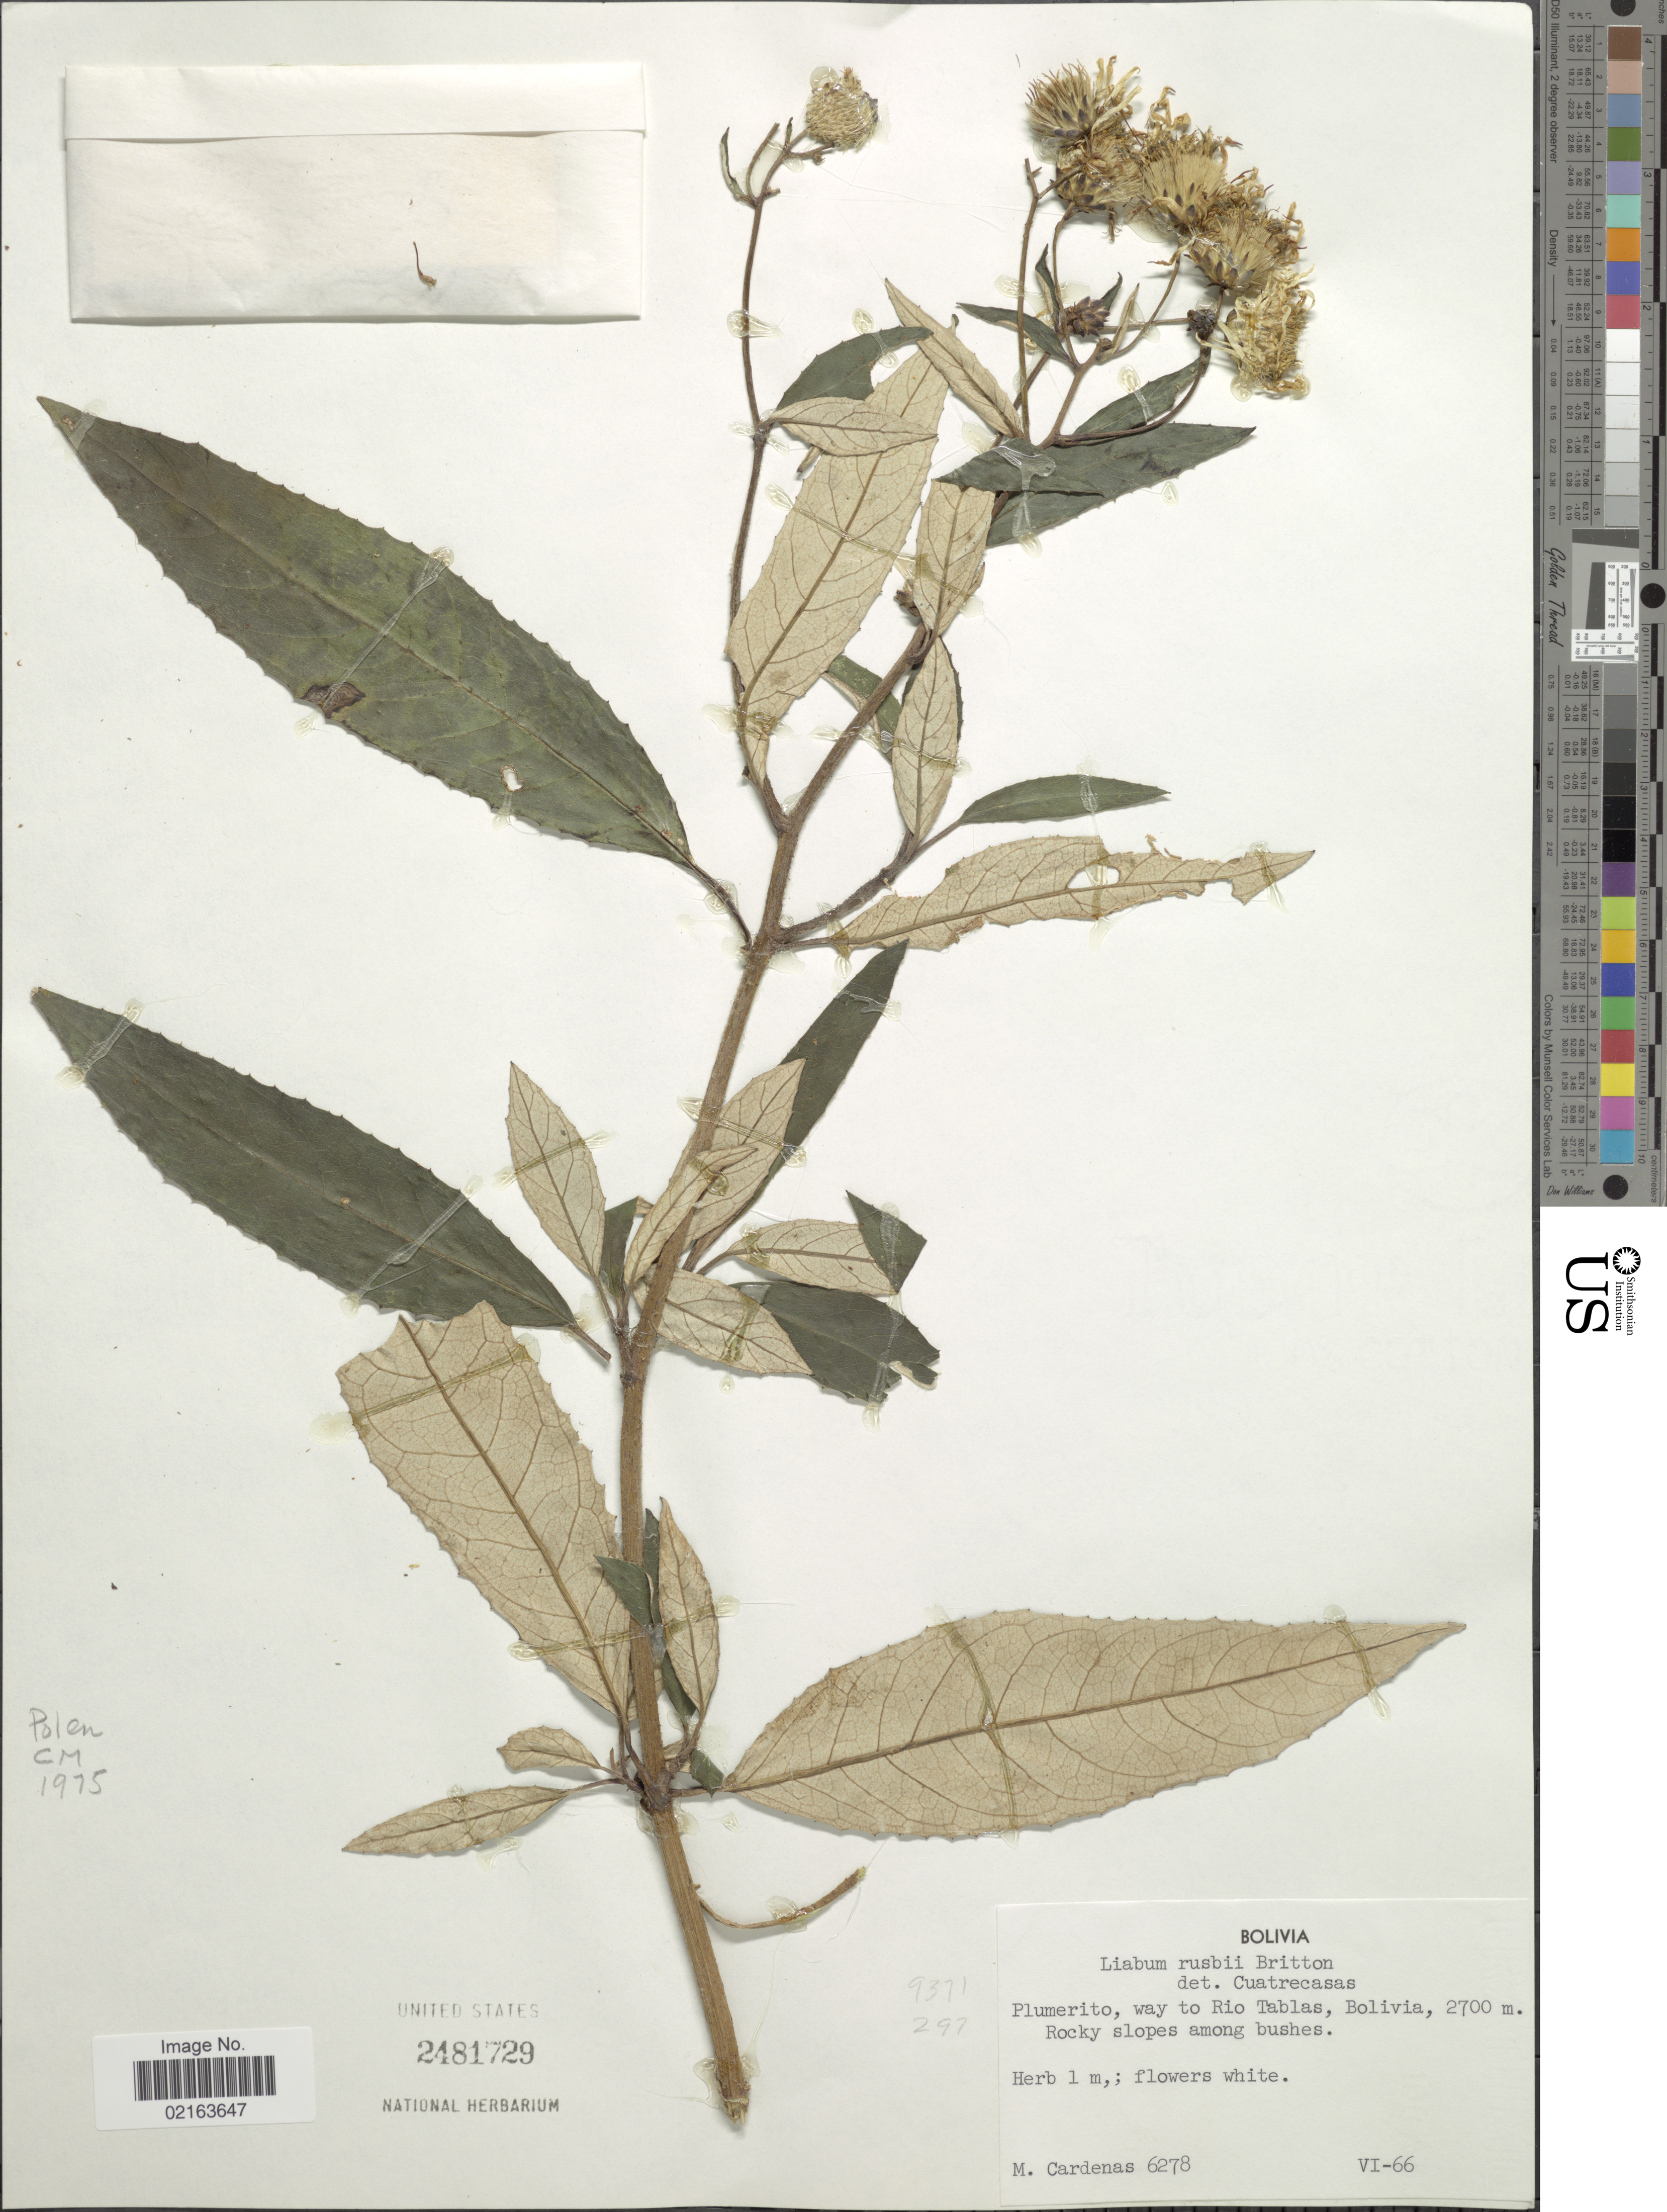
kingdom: Plantae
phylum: Tracheophyta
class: Magnoliopsida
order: Asterales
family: Asteraceae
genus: Munnozia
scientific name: Munnozia foliosa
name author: Rusby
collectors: M. Cárdenas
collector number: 6278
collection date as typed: Transcribed d/m/y: /6/66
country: Bolivia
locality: Plumerito, way to Rio Tablas, Bolivia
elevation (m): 2700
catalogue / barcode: US 2481729